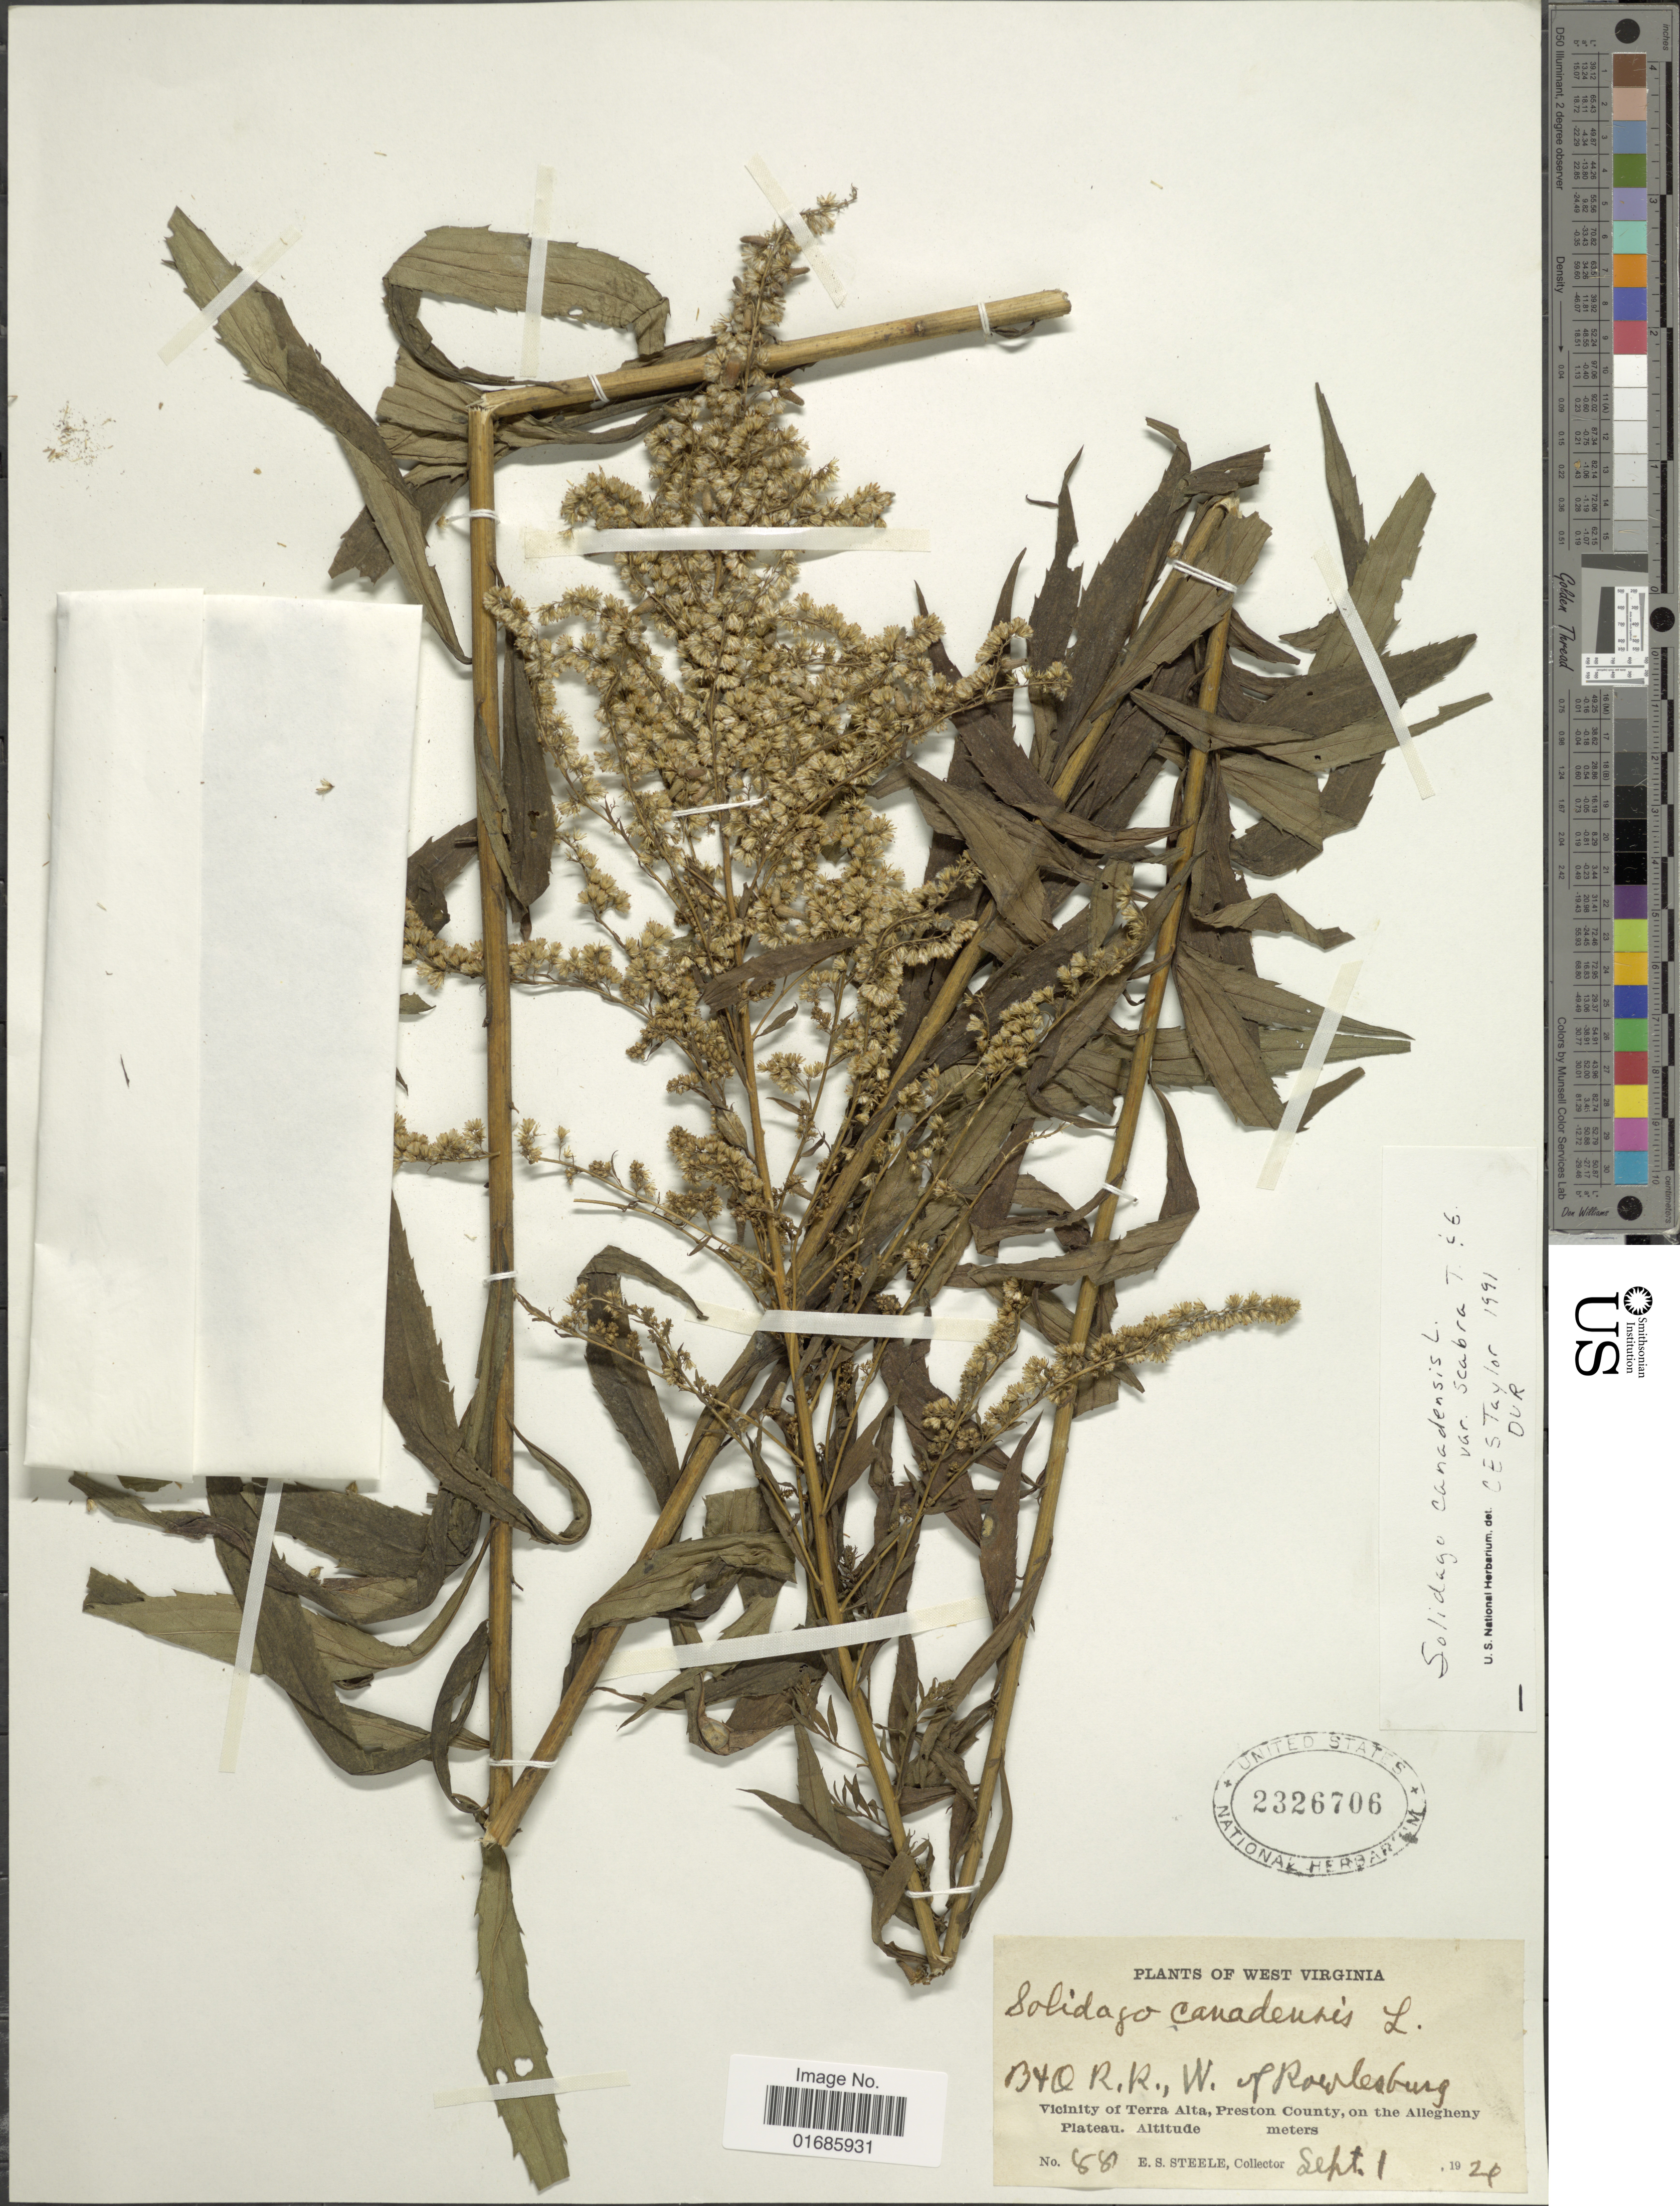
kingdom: Plantae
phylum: Tracheophyta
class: Magnoliopsida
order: Asterales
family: Asteraceae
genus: Solidago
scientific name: Solidago canadensis var. scabra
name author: (Muhl. ex Willd.) Torr. & A. Gray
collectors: E. Steele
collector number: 88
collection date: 1921-09-01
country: United States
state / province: West Virginia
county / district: Preston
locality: B&0 R. R. W. of Rowlesburg, vicinity of Terra Alta, Preston County, on the Allegheny Plateau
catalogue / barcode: US 2326706